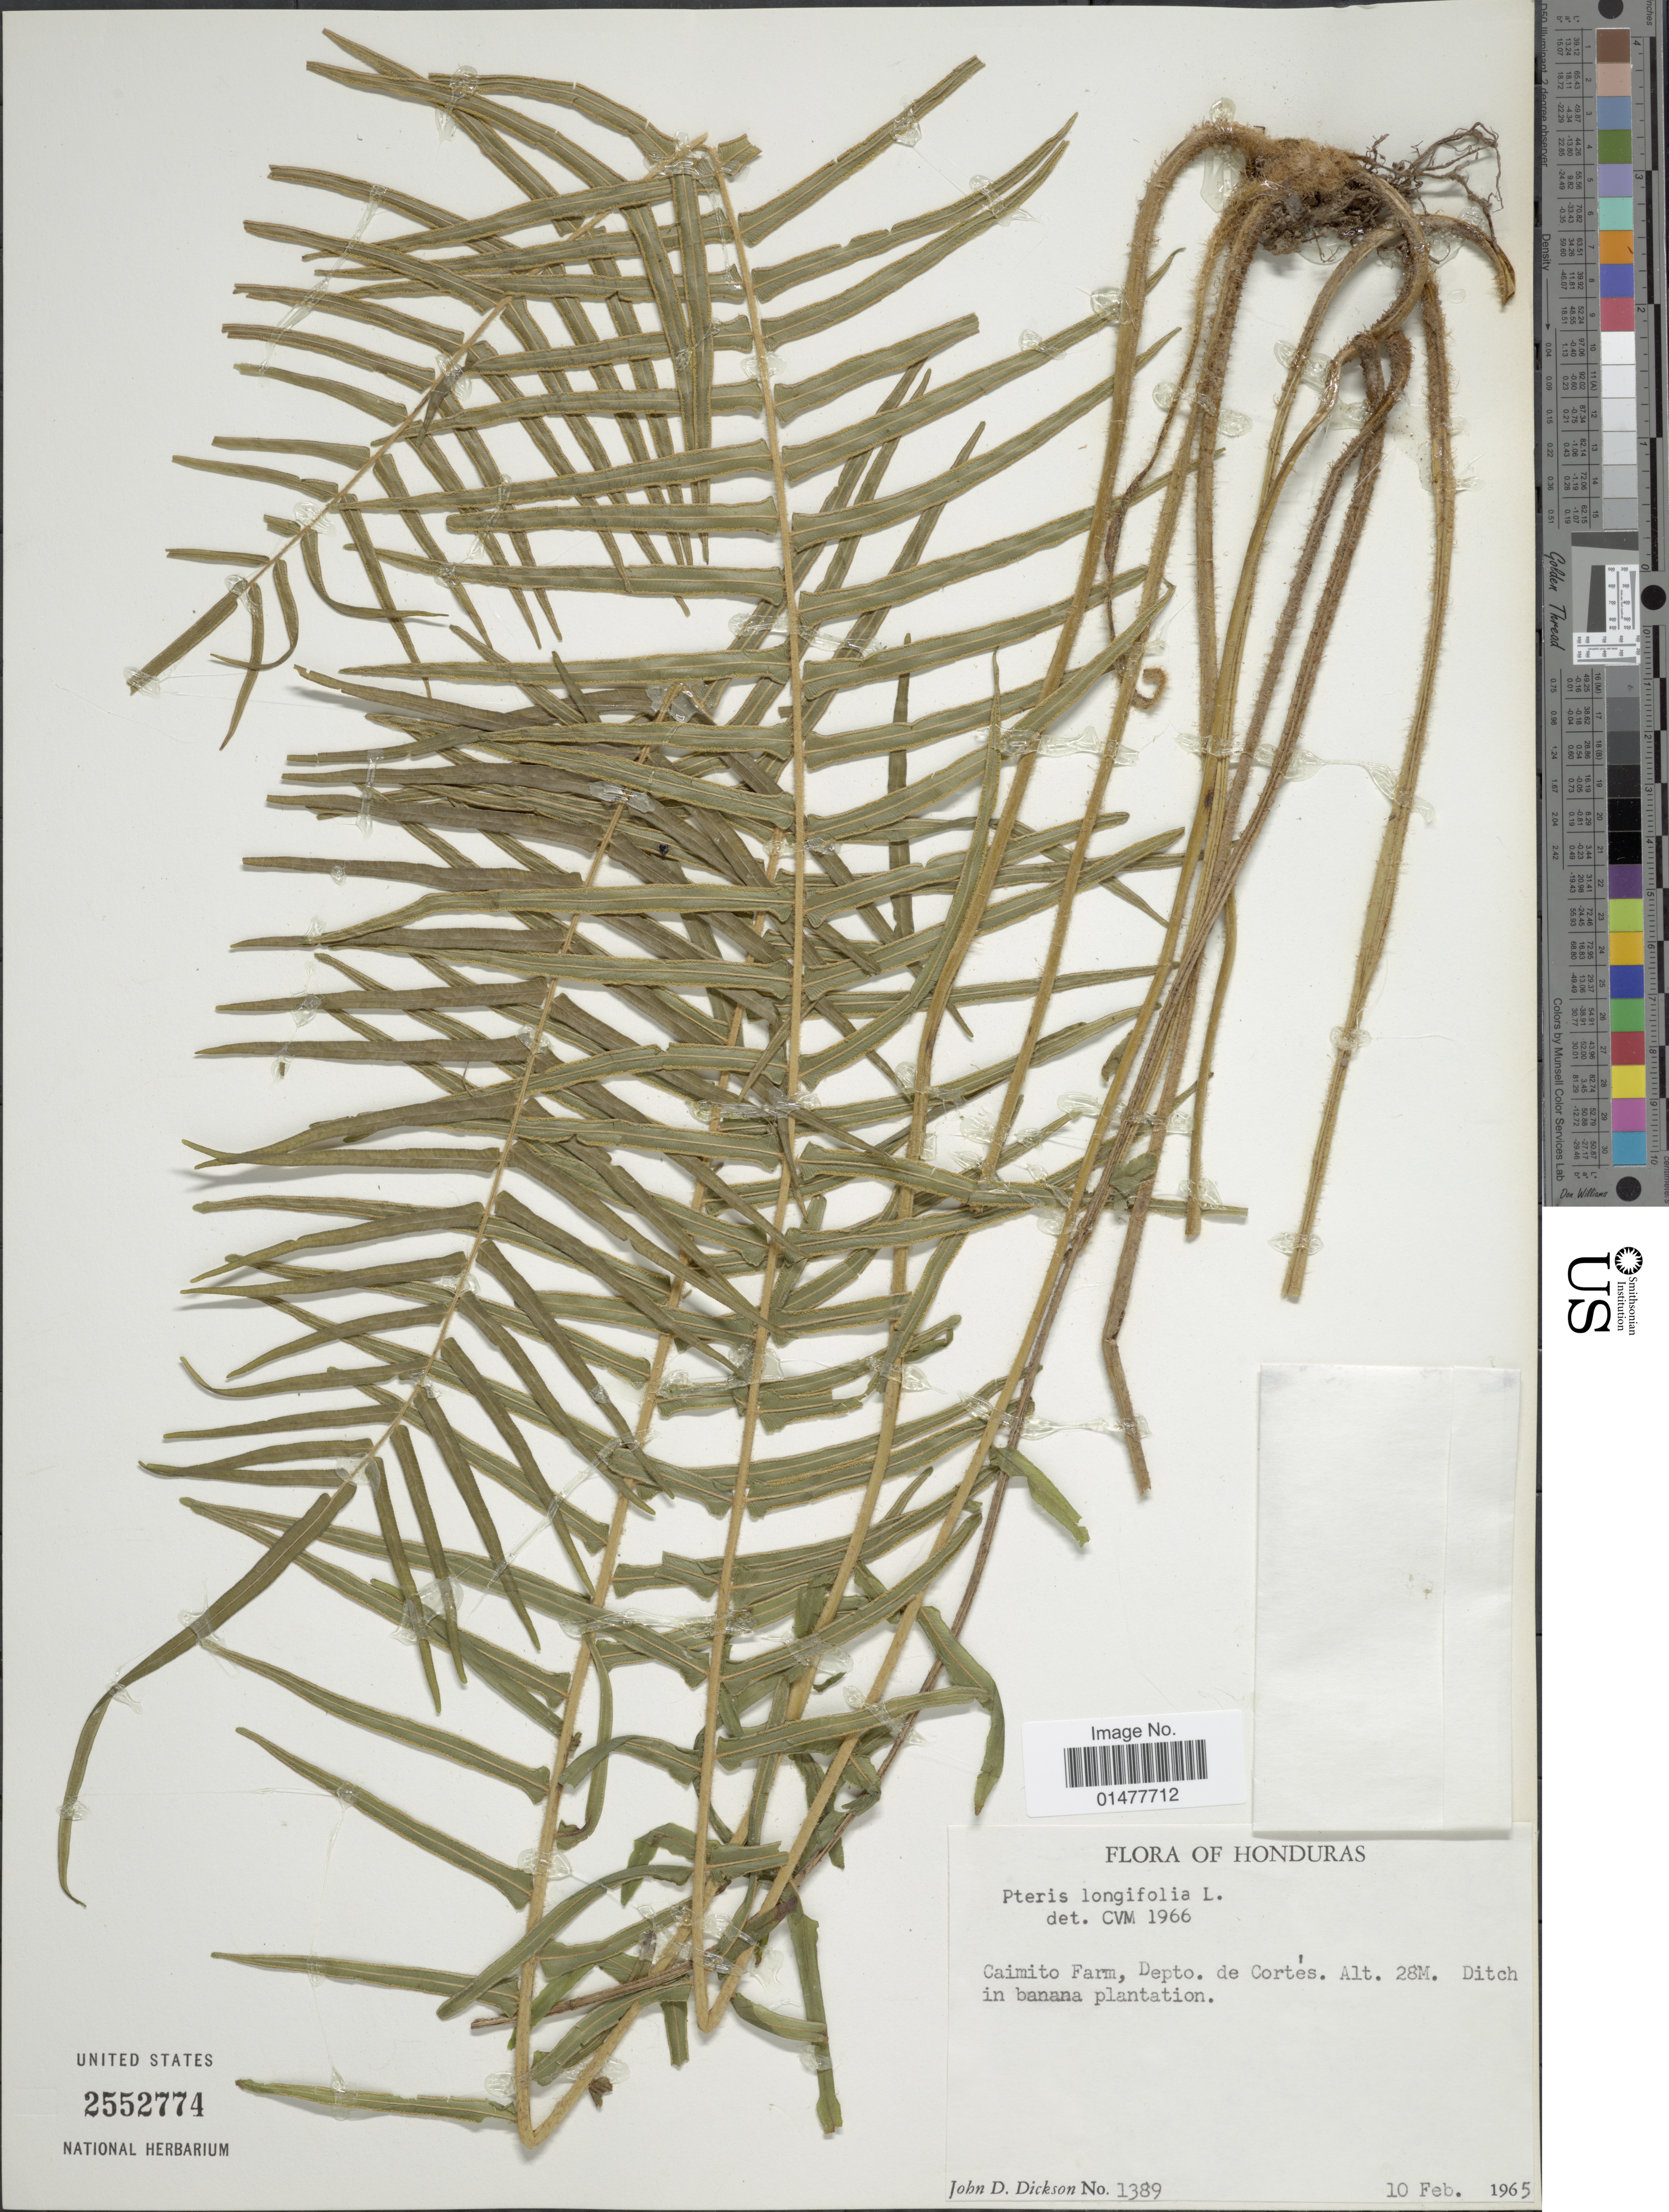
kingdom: Plantae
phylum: Tracheophyta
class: Polypodiopsida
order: Polypodiales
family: Pteridaceae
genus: Pteris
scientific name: Pteris longifolia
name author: L.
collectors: J. Dickson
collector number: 1389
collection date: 1965-02-10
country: Honduras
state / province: Cortés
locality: Caimito Farm, ditch in banana plantation.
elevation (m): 28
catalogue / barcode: US 2552774